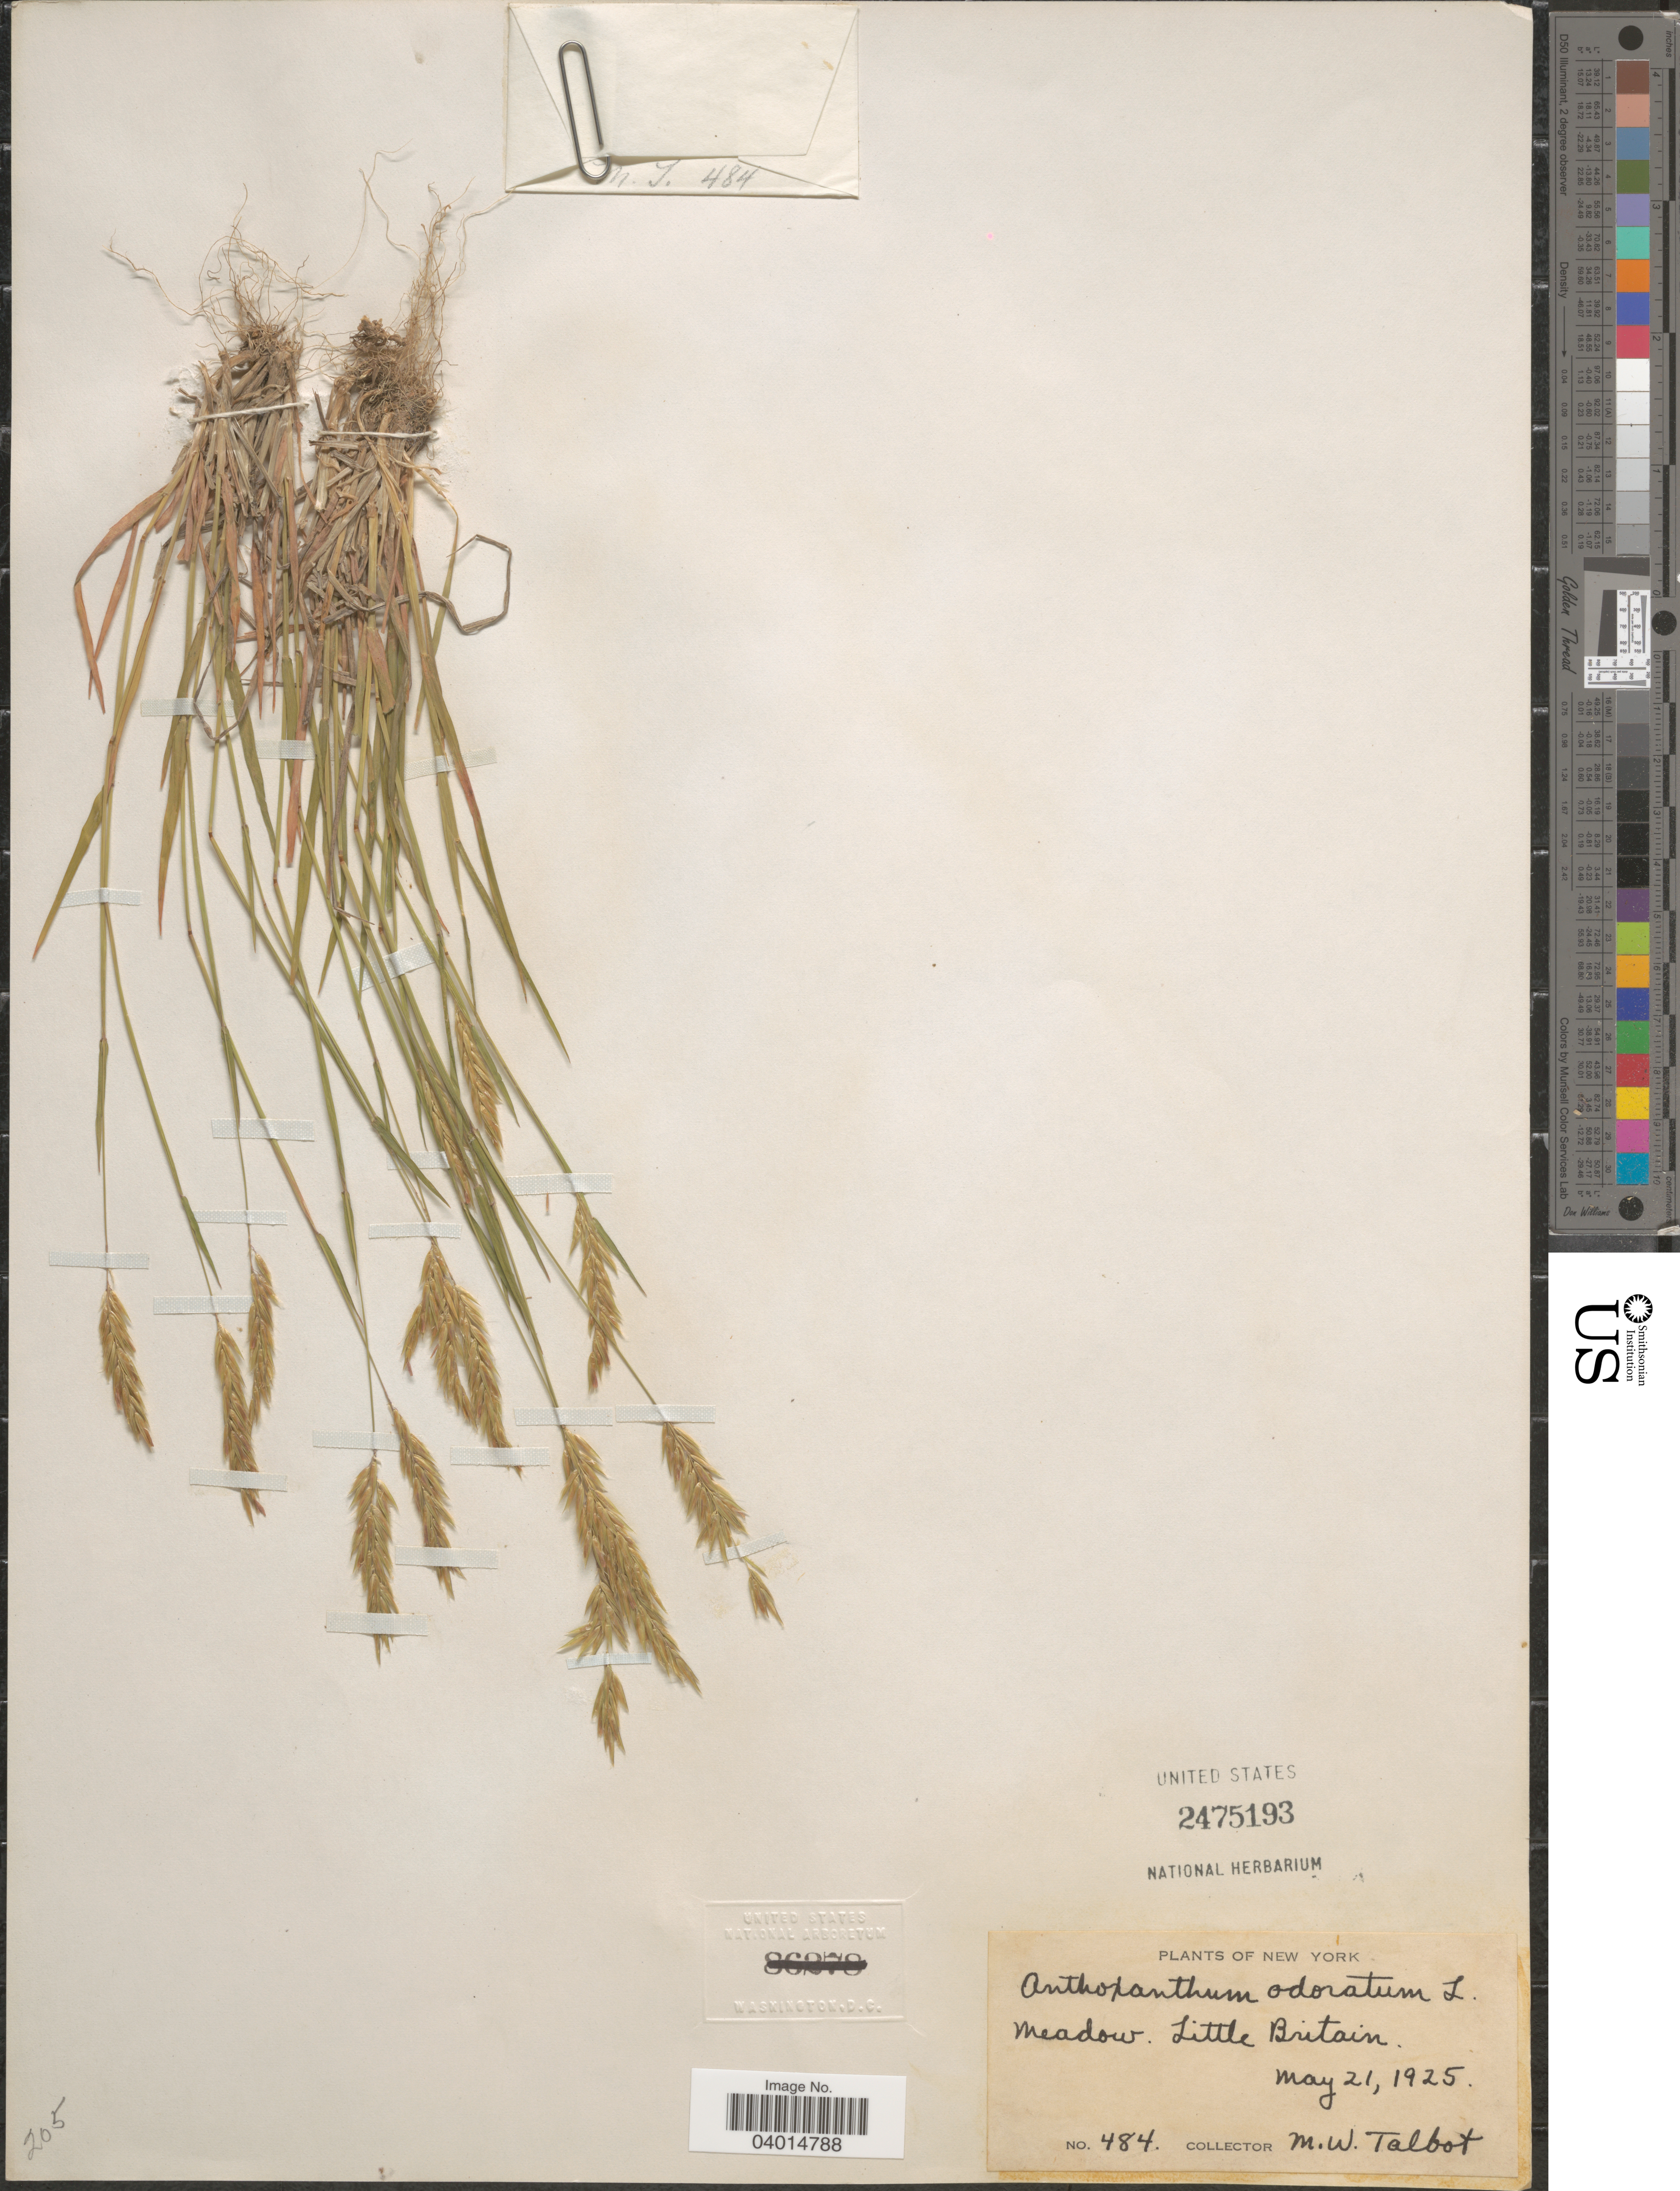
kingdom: Plantae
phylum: Tracheophyta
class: Liliopsida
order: Poales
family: Poaceae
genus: Anthoxanthum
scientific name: Anthoxanthum odoratum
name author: L.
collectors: M. Talbot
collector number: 484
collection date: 1925-05-21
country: United States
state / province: New York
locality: Meadow. Little Britain.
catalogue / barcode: US 2475193